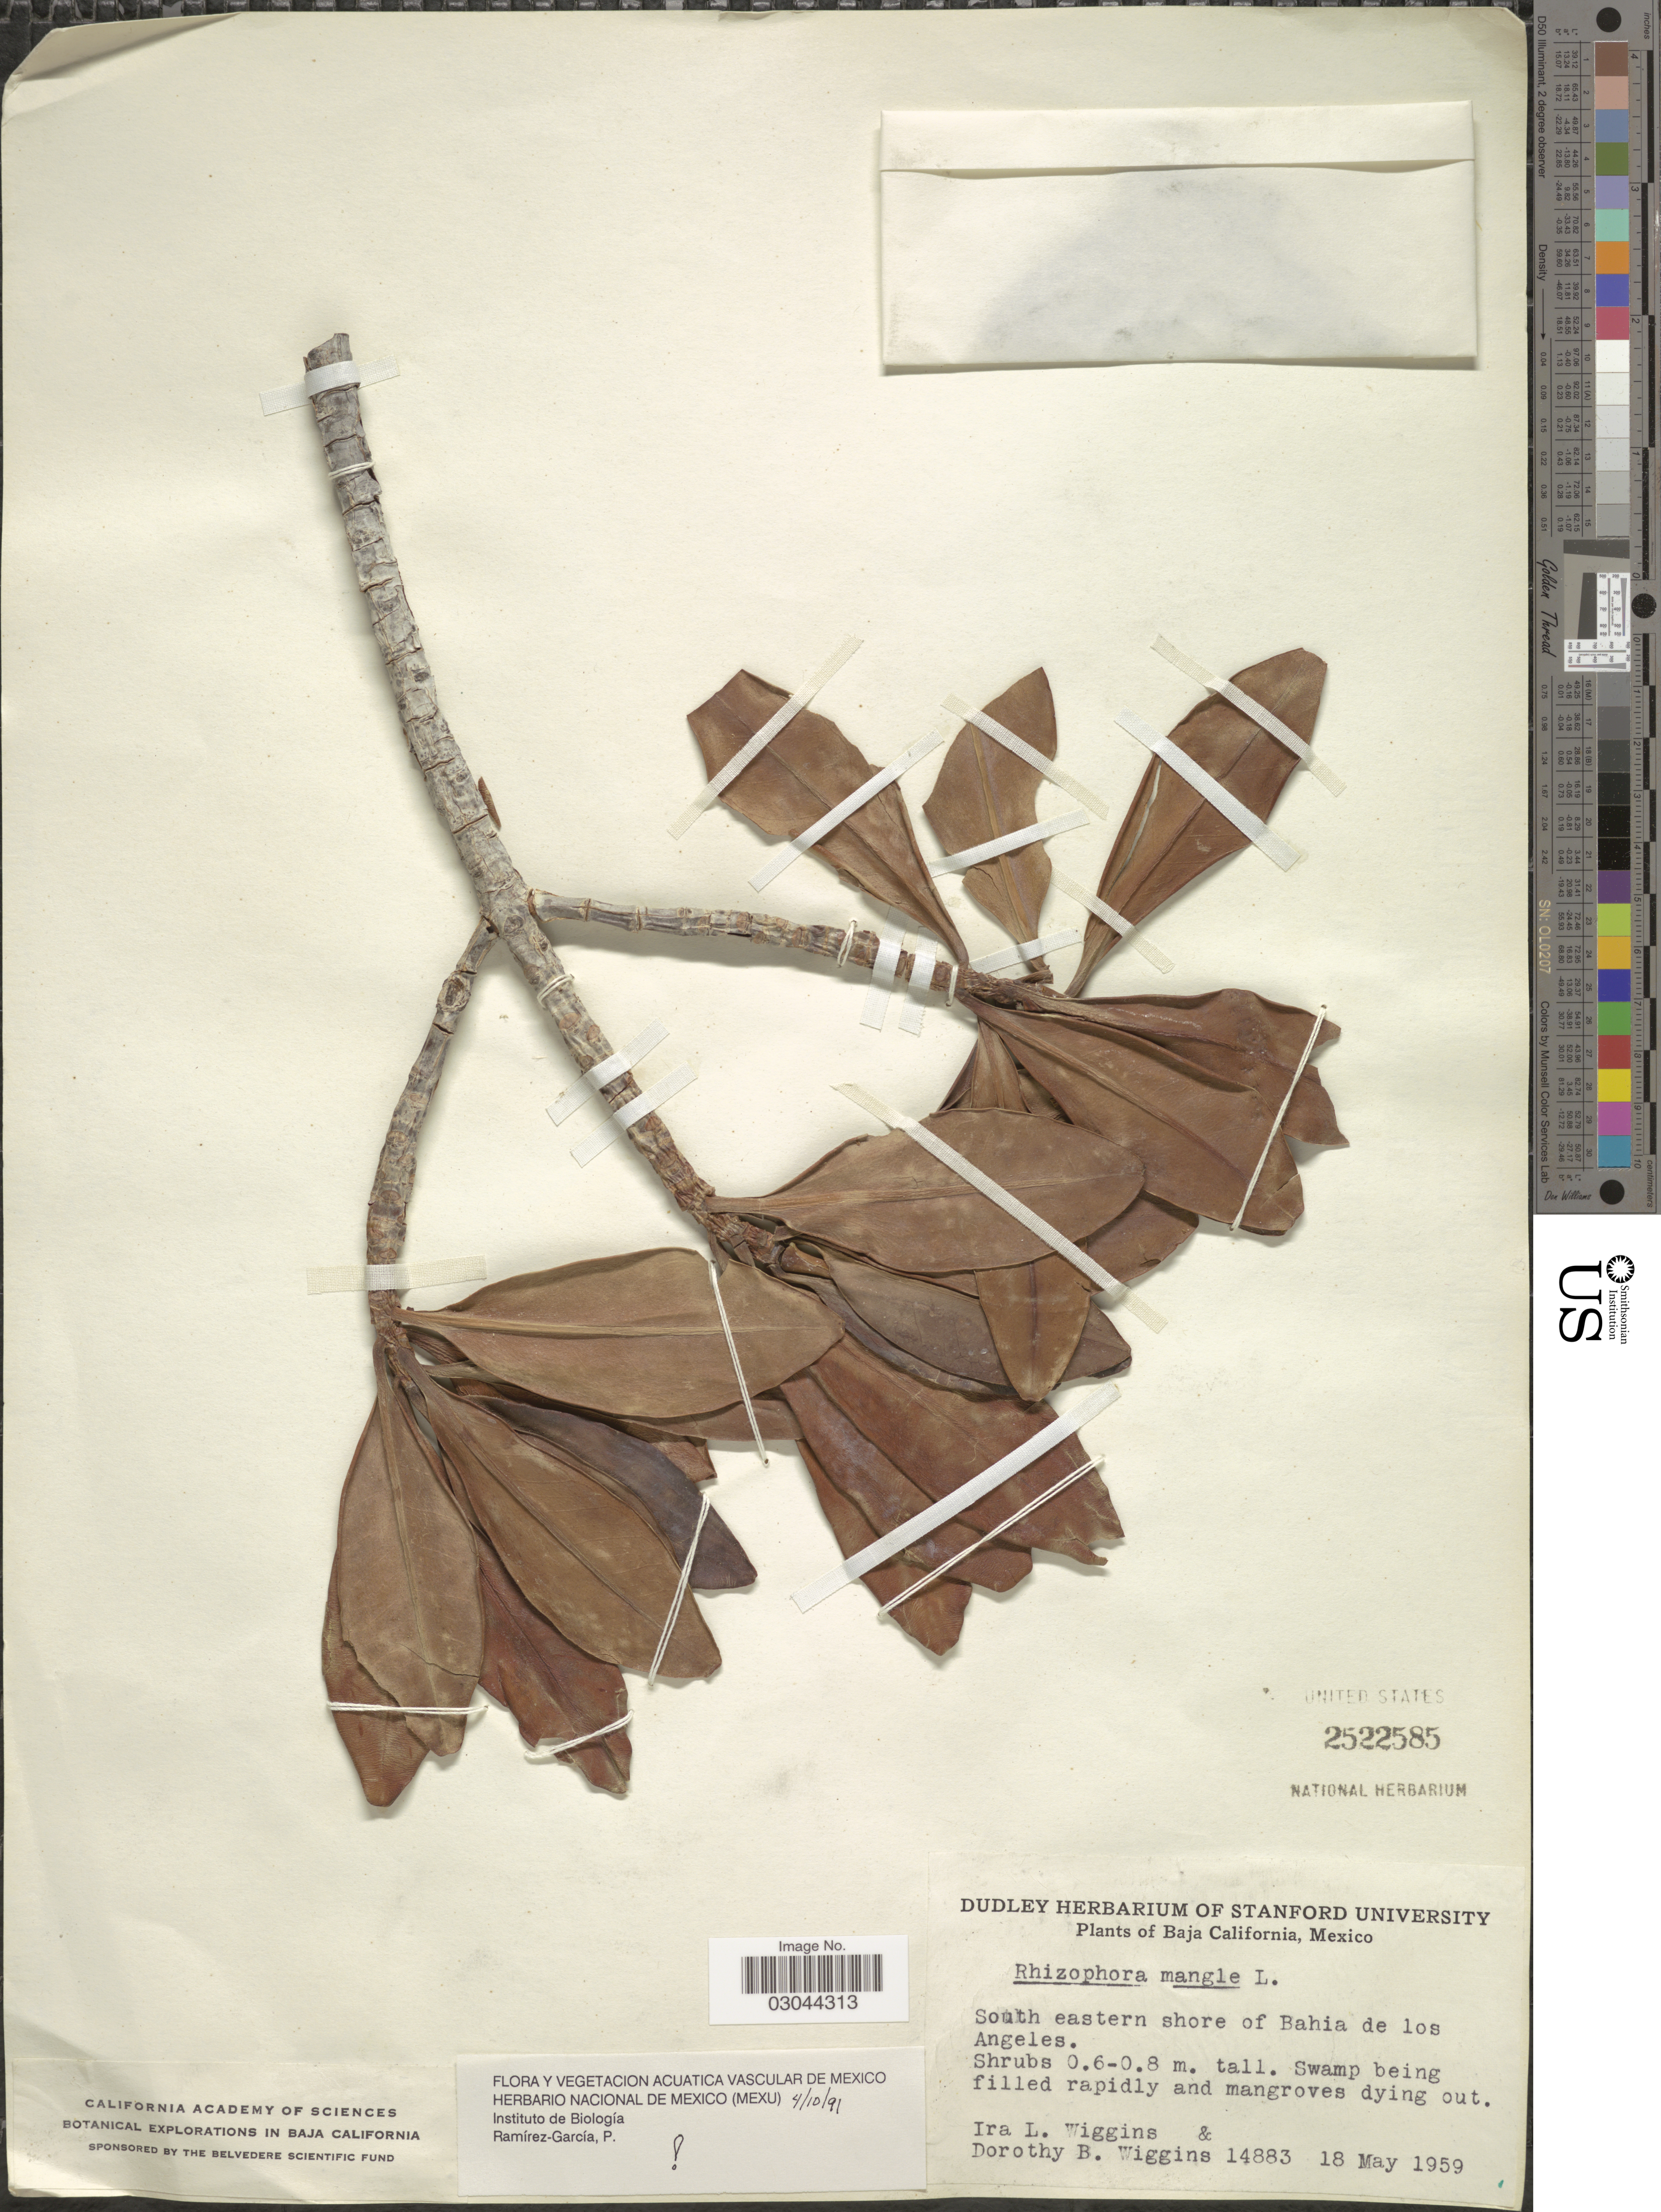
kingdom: Plantae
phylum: Tracheophyta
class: Magnoliopsida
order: Malpighiales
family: Rhizophoraceae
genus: Rhizophora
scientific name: Rhizophora mangle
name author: L.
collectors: I. L. Wiggins & D. B. Wiggins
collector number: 14883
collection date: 1959-05-18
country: Mexico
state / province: Baja California Norte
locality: South eastern shore of Bahia de los Angeles.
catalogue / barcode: US 2522585